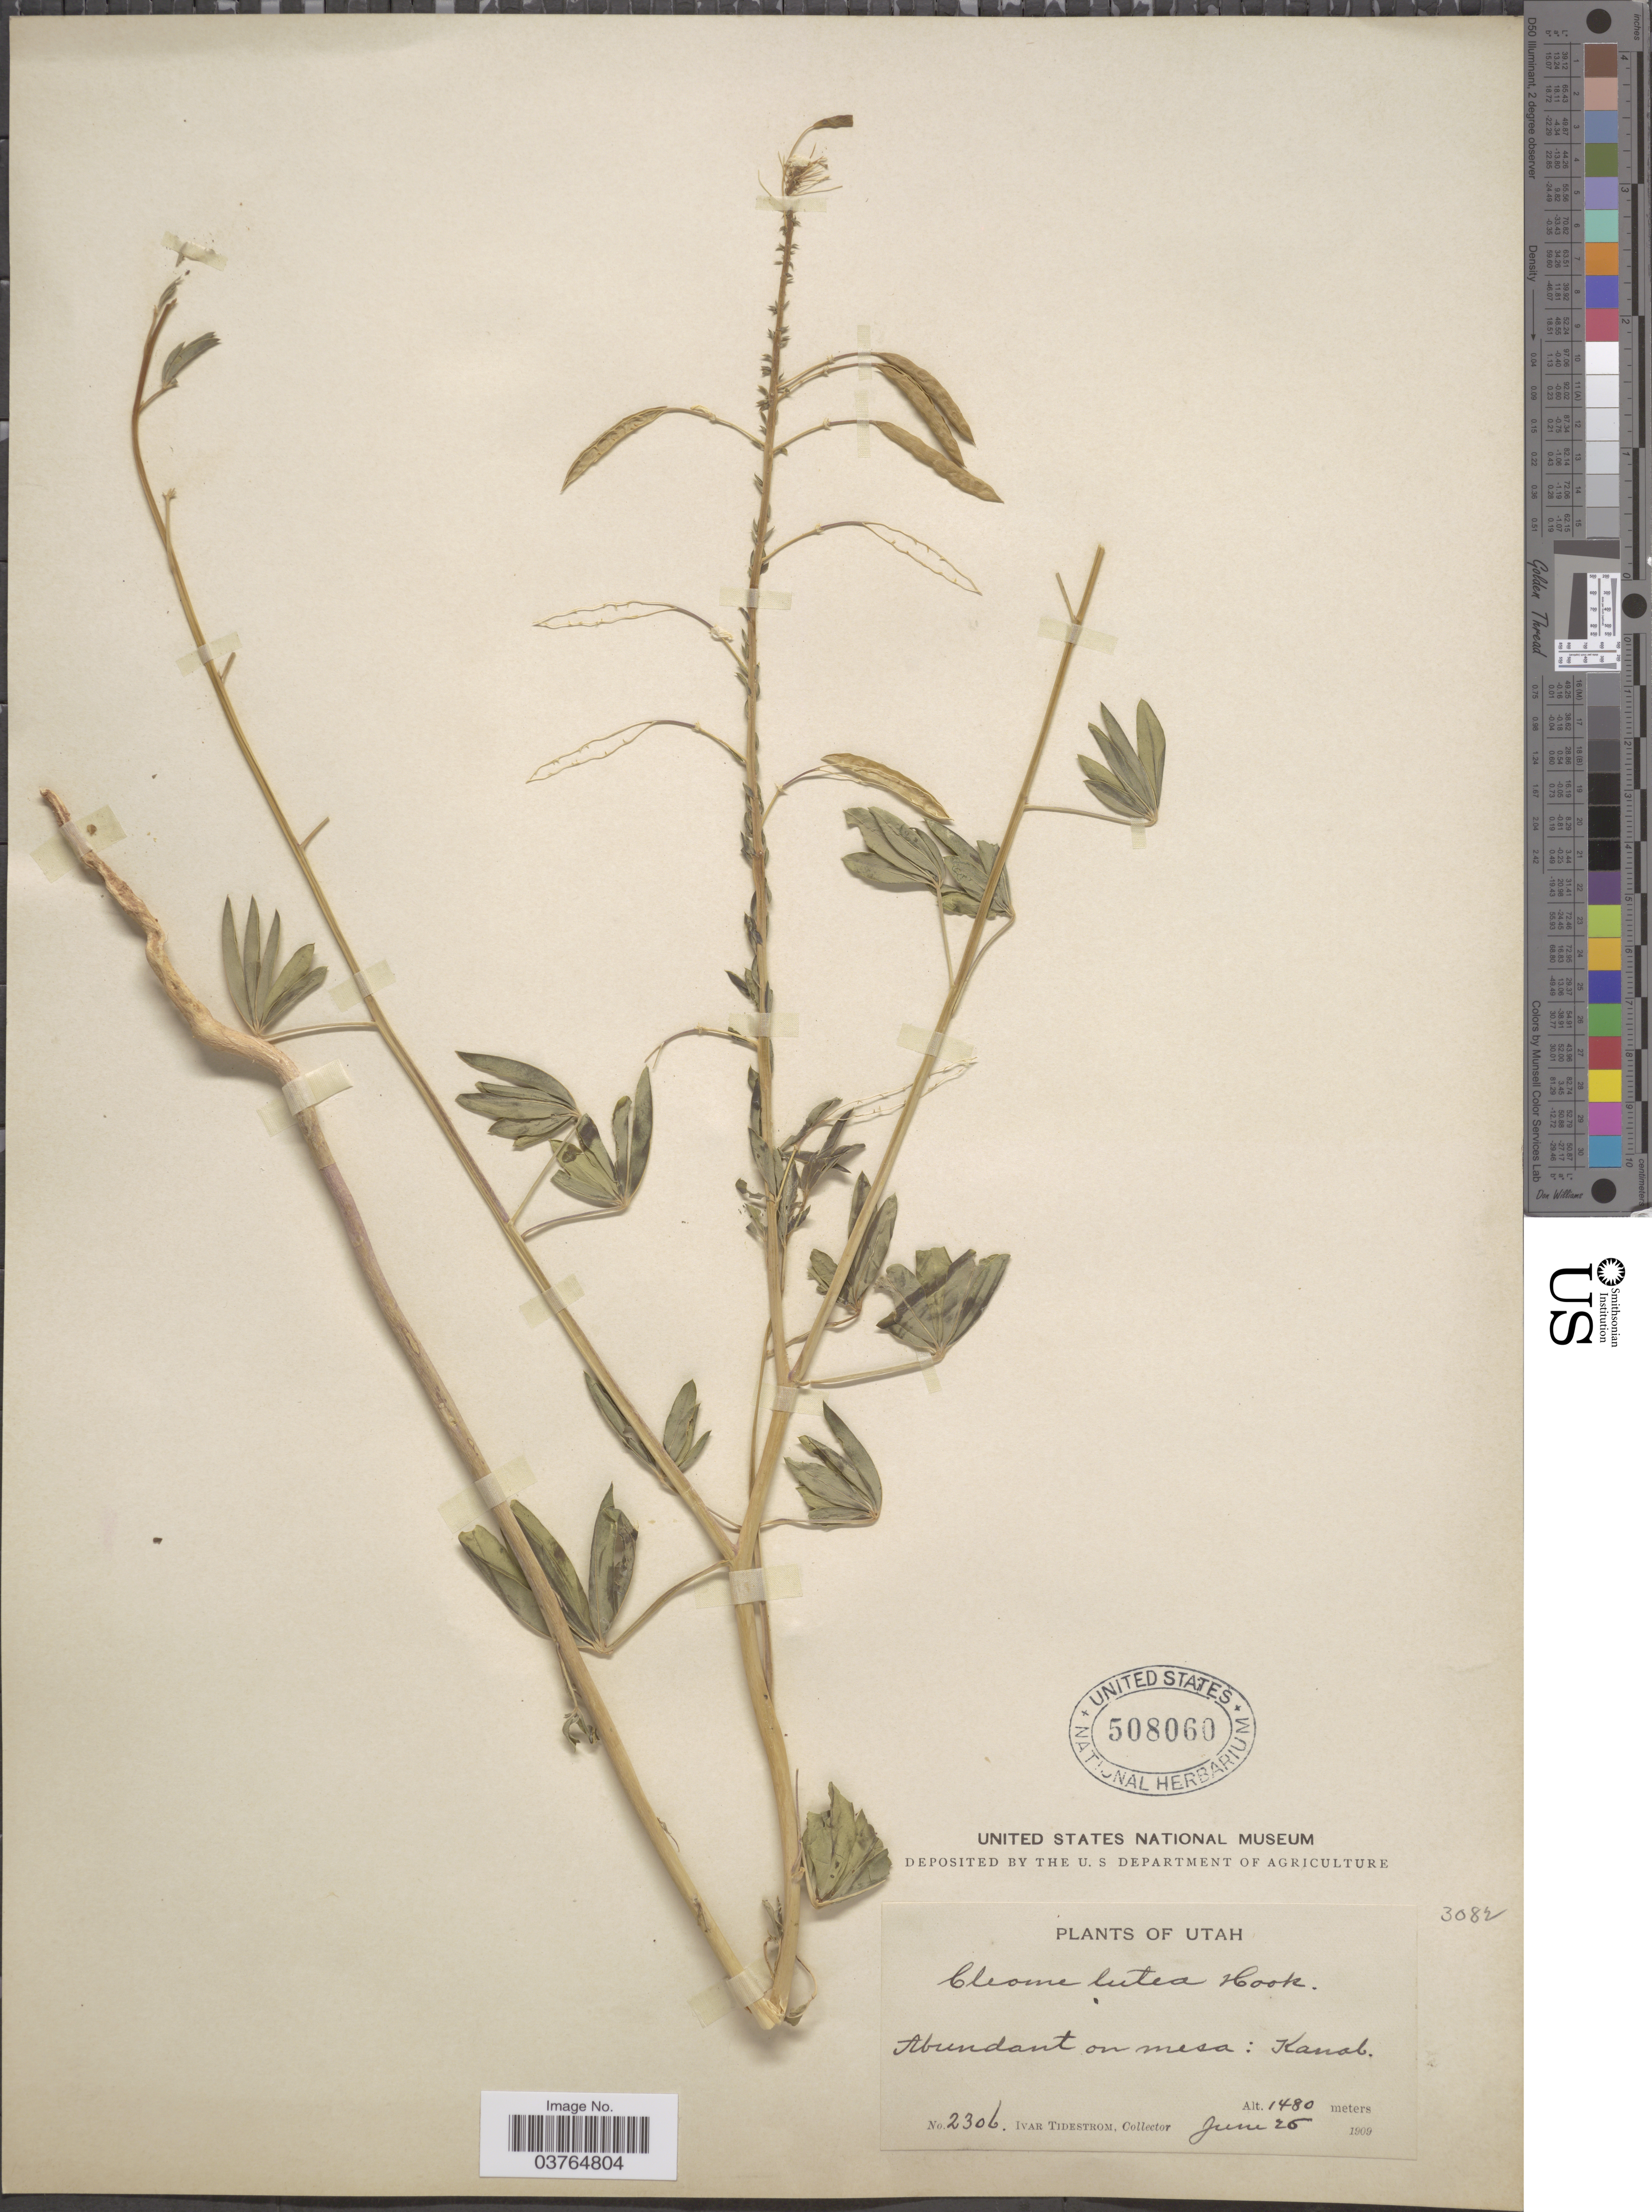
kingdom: Plantae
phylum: Tracheophyta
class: Magnoliopsida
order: Brassicales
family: Cleomaceae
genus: Cleomella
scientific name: Cleomella lutea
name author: (Hook.) Roalson & J.C. Hall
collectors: I. F. Tidestrom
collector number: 2306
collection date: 1909-06-26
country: United States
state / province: Utah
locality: Abundant on mesa: Kanab.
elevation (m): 1480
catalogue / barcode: US 508060